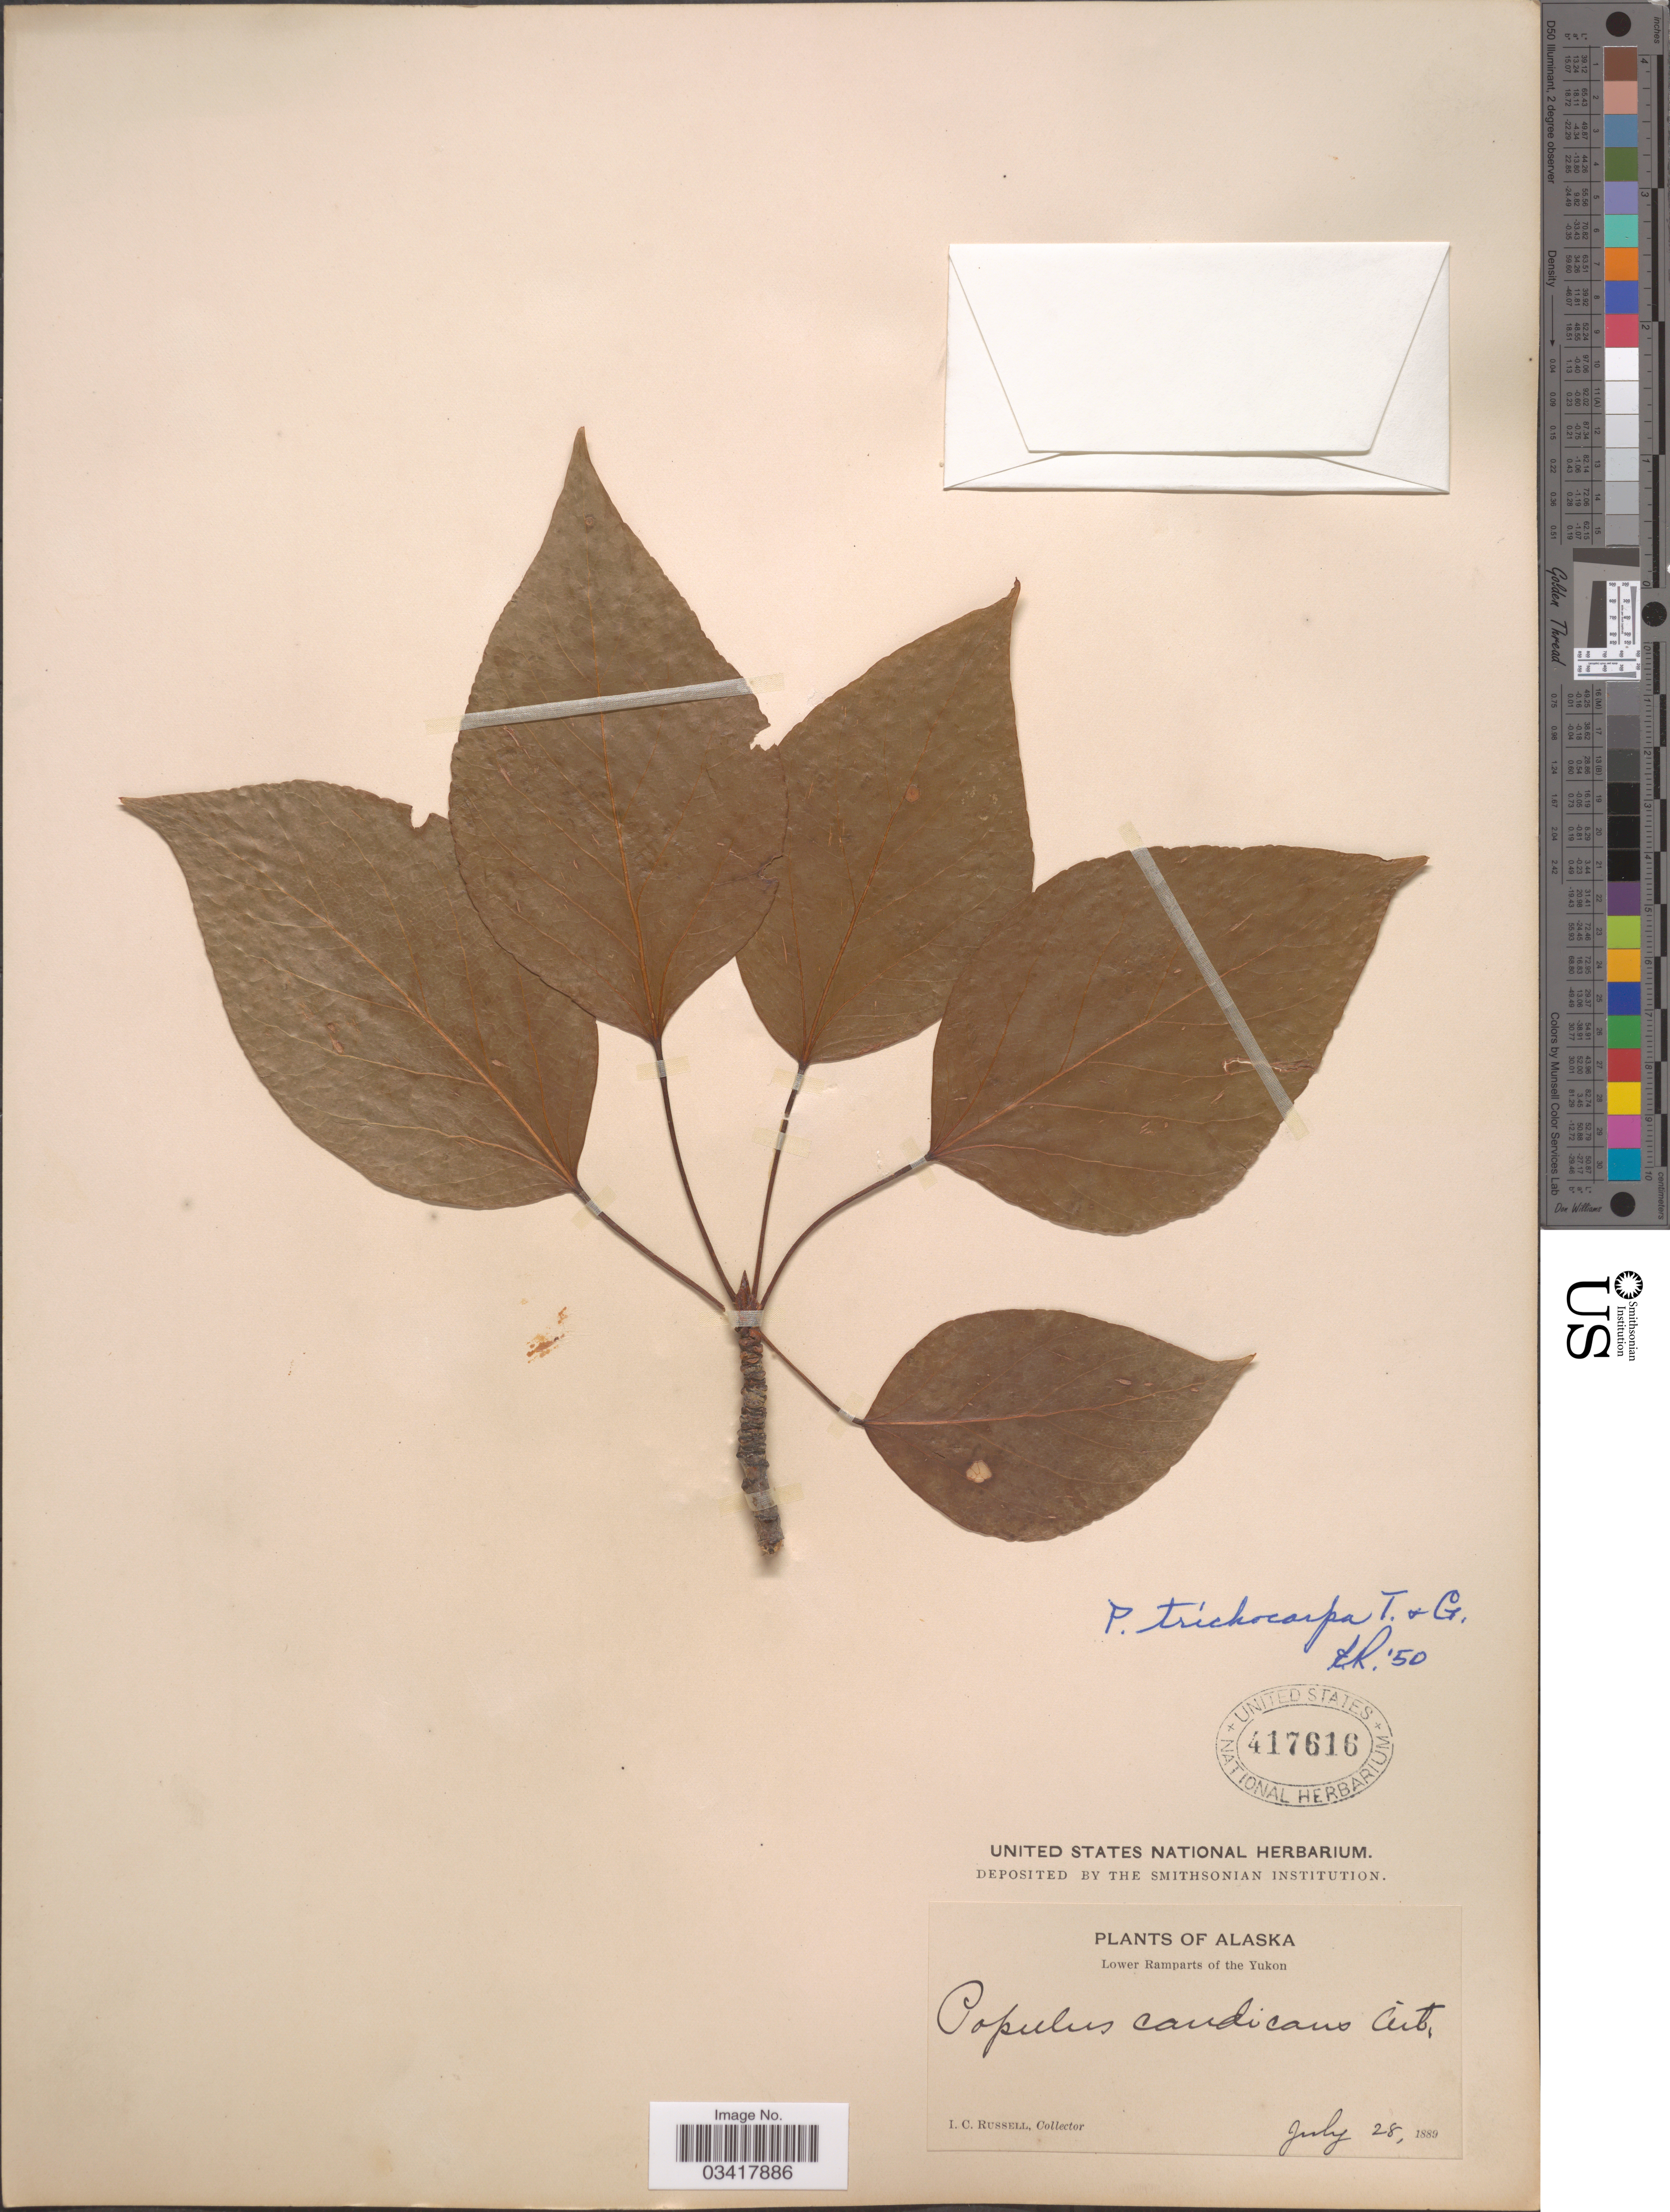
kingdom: Plantae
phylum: Tracheophyta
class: Magnoliopsida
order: Malpighiales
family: Salicaceae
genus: Populus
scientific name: Populus trichocarpa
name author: Torr. & A. Gray ex W. Hook.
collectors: I. C. Russell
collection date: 1889-07-28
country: United States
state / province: Alaska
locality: Lower Ramparts of the Yukon.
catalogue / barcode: US 417616